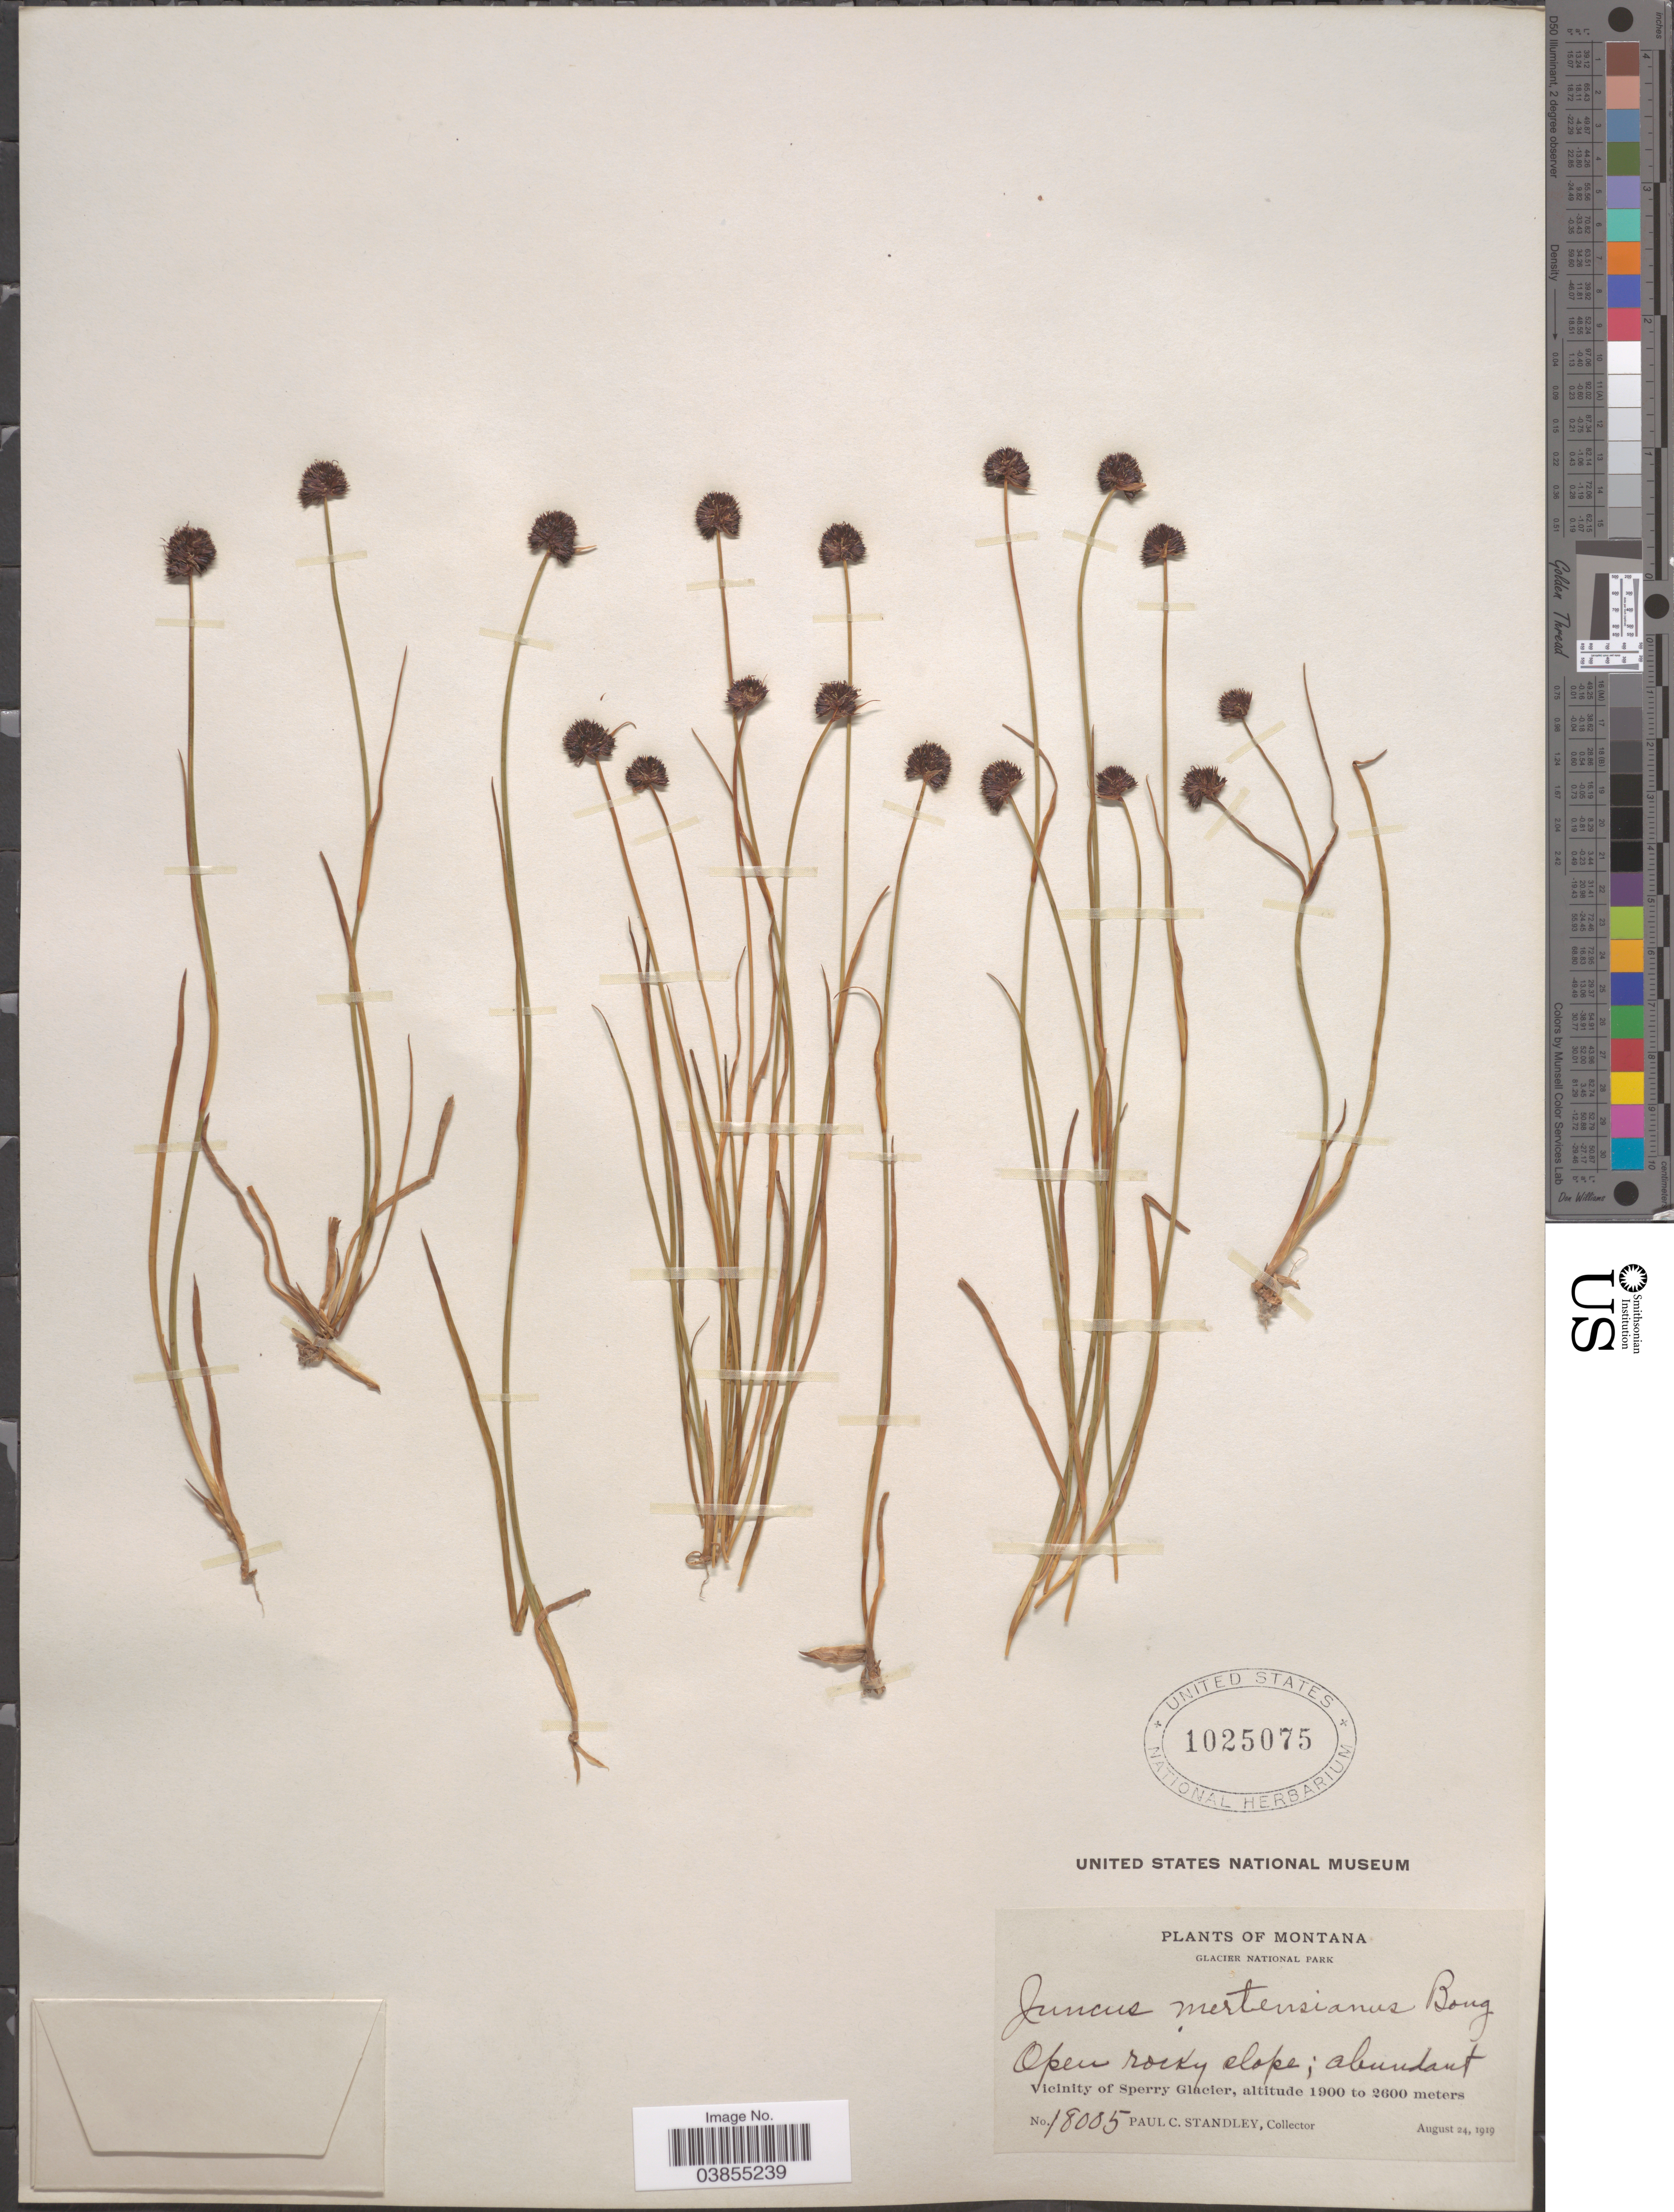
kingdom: Plantae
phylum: Tracheophyta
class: Liliopsida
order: Poales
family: Juncaceae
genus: Juncus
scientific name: Juncus mertensianus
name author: Bong.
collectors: P. C. Standley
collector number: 18005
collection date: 1919-08-24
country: United States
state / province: Montana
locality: Glacier National Park. Vicinity of Sperry Glacier.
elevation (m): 1900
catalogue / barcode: US 1025075